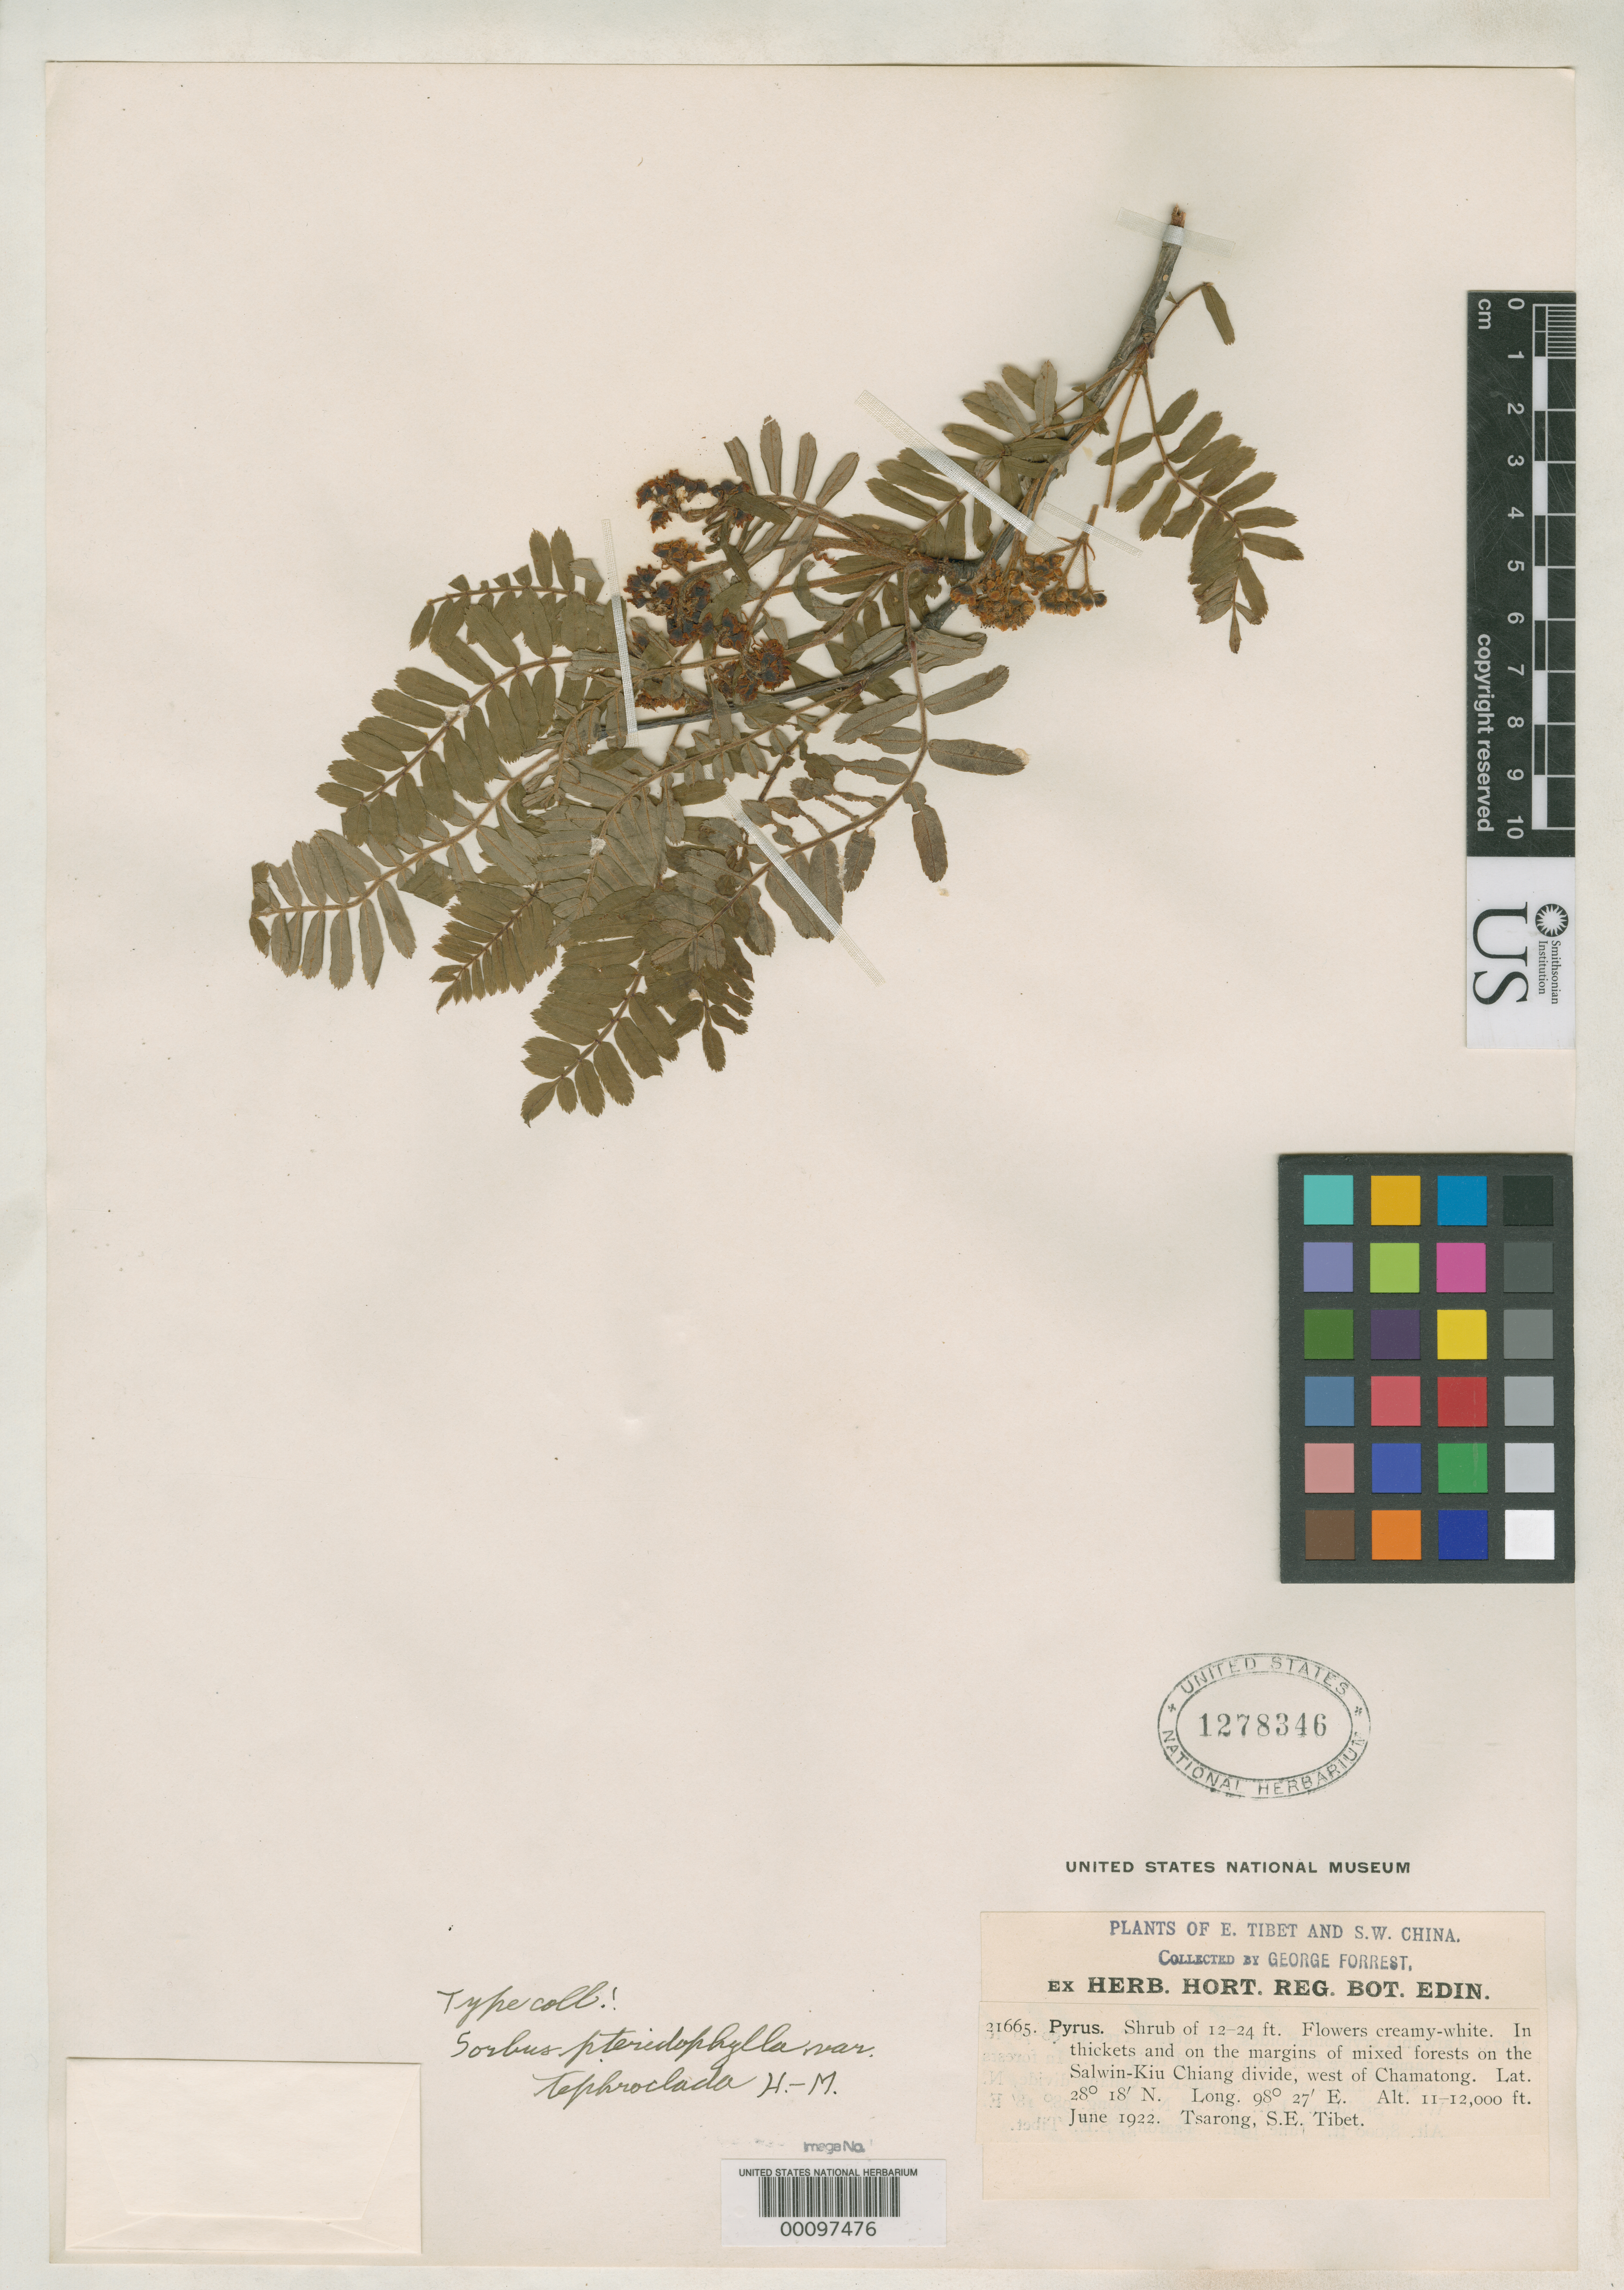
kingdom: Plantae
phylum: Tracheophyta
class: Magnoliopsida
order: Rosales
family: Rosaceae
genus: Sorbus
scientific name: Sorbus pteridophylla var. tephroclada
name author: Hand.-Mazz.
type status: Isotype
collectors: G. Forrest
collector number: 21665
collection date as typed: Jun 1922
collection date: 1922-06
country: China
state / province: Xizang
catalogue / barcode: US 1278346